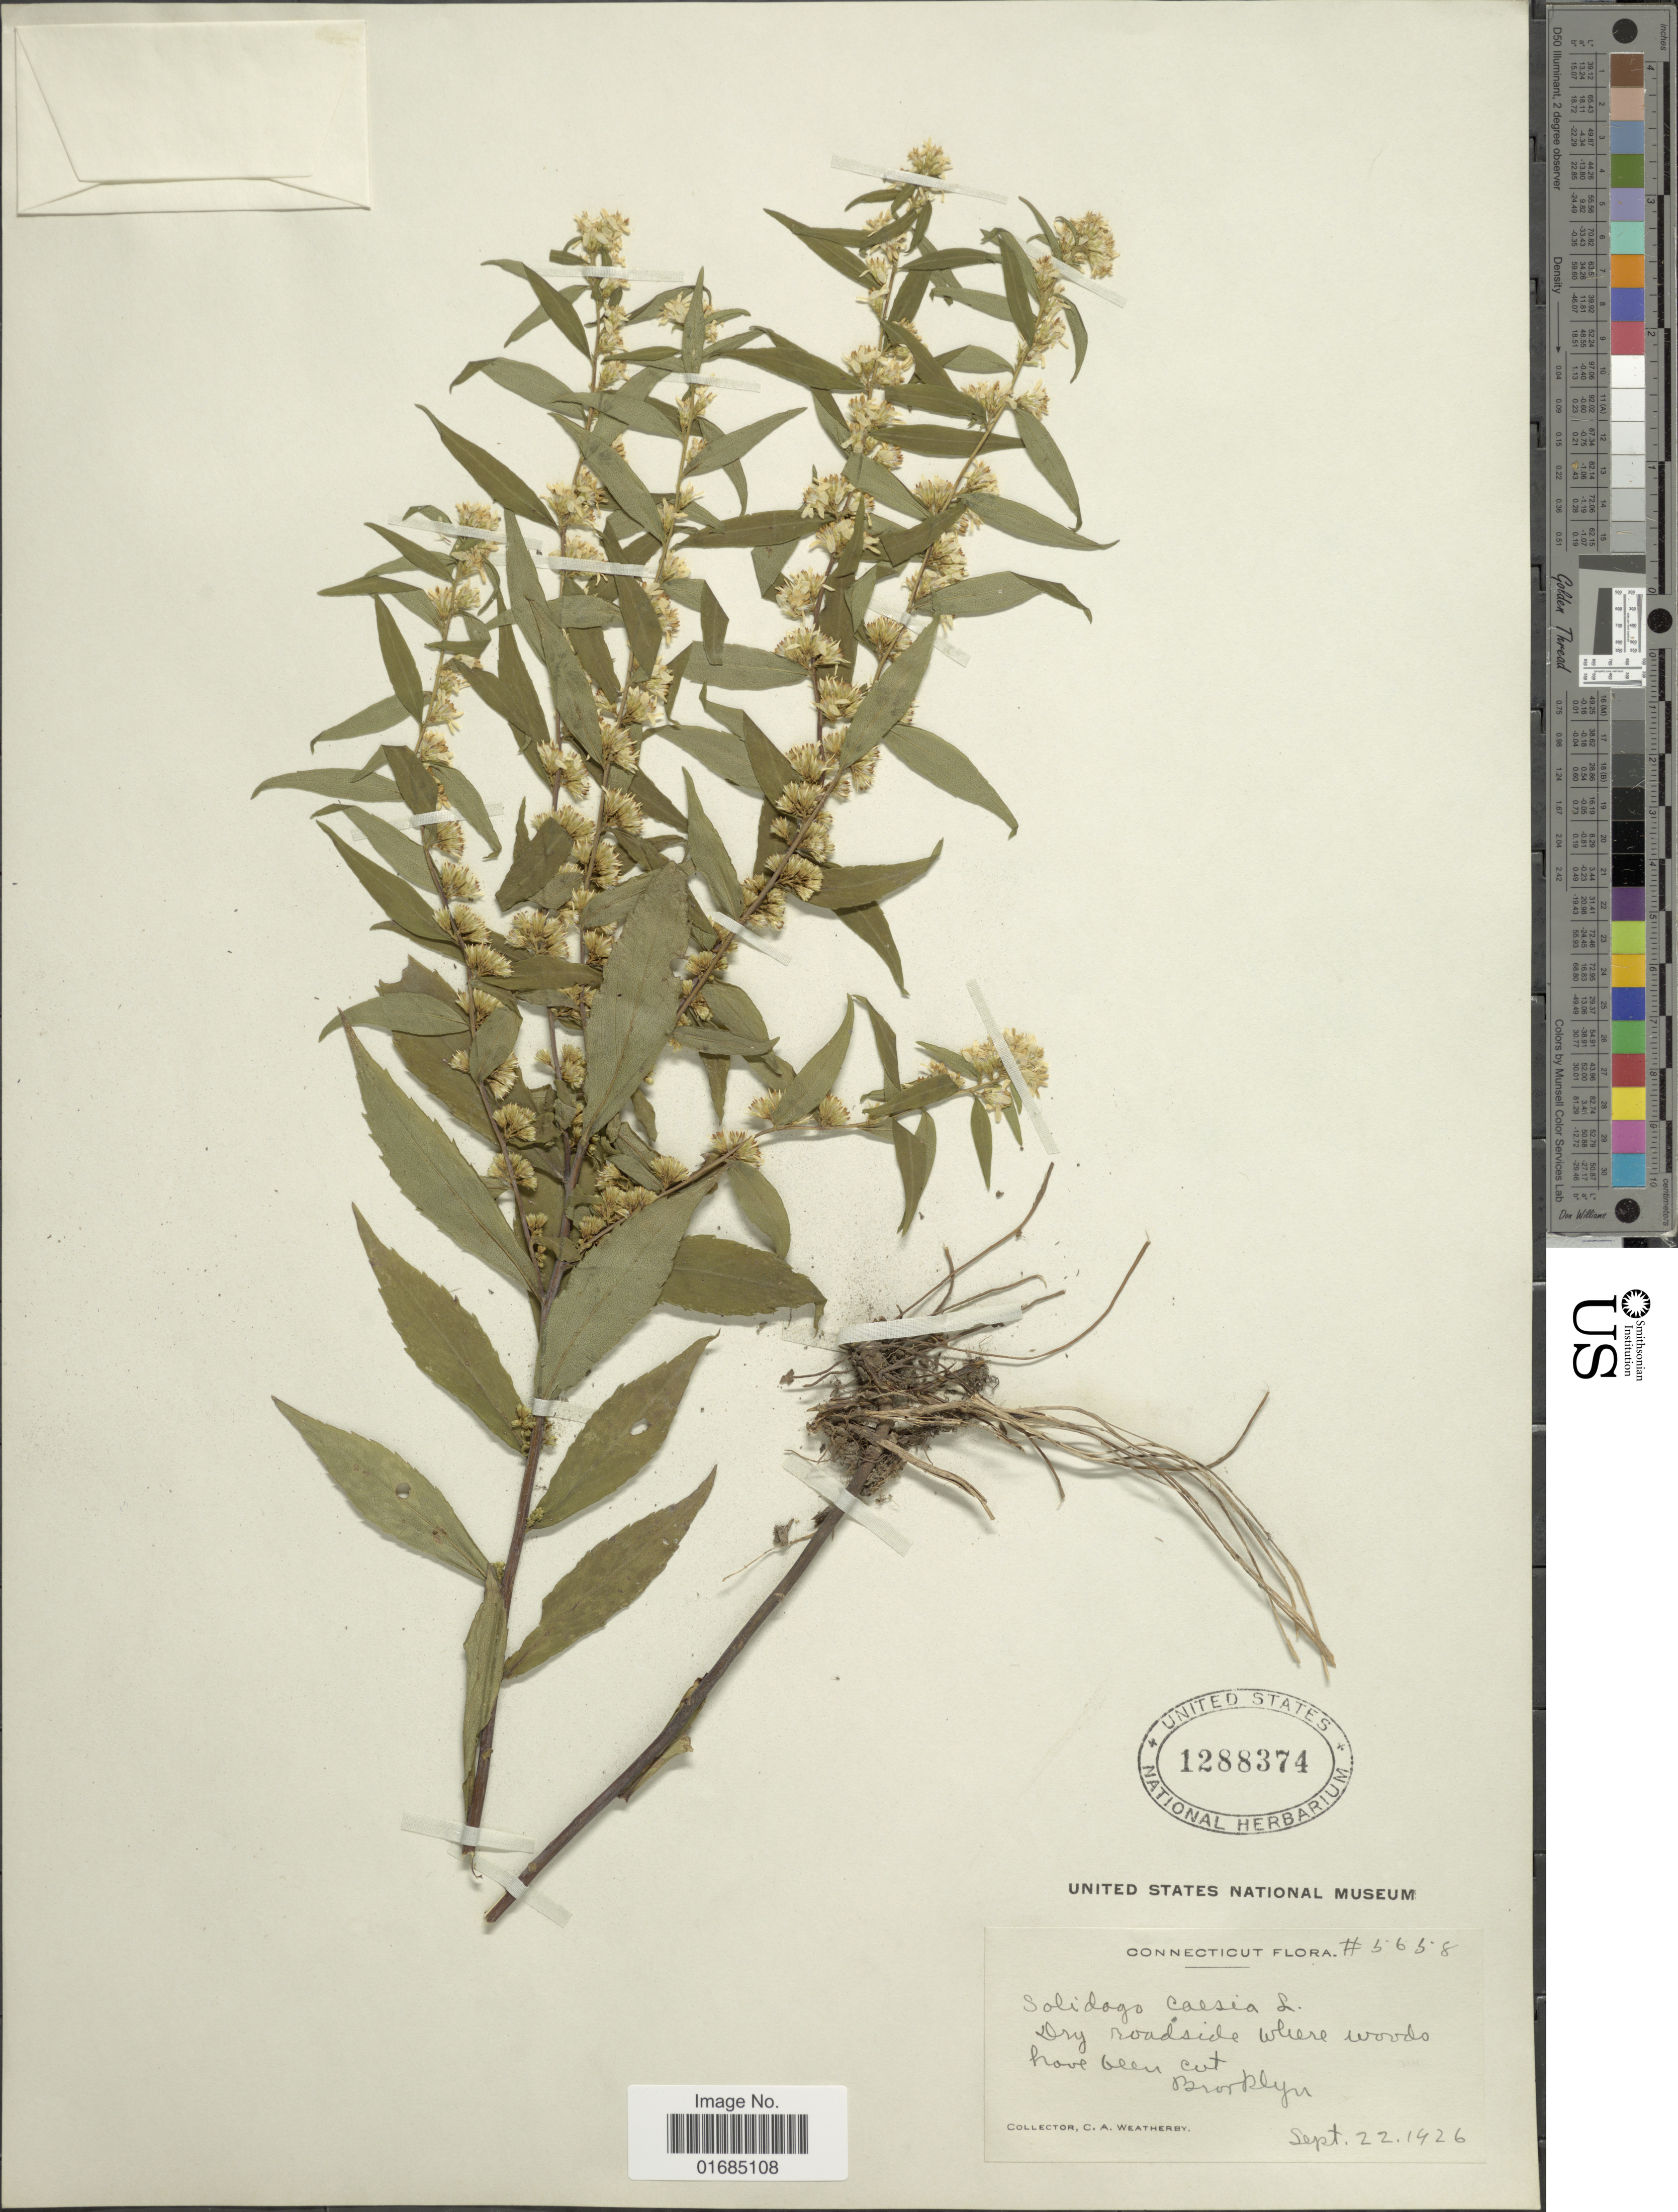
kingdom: Plantae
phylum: Tracheophyta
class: Magnoliopsida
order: Asterales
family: Asteraceae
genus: Solidago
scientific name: Solidago caesia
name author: L.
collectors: C. A. Weatherby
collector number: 5658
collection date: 1926-09-22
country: United States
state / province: Connecticut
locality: Brooklyn.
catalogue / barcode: US 1288374